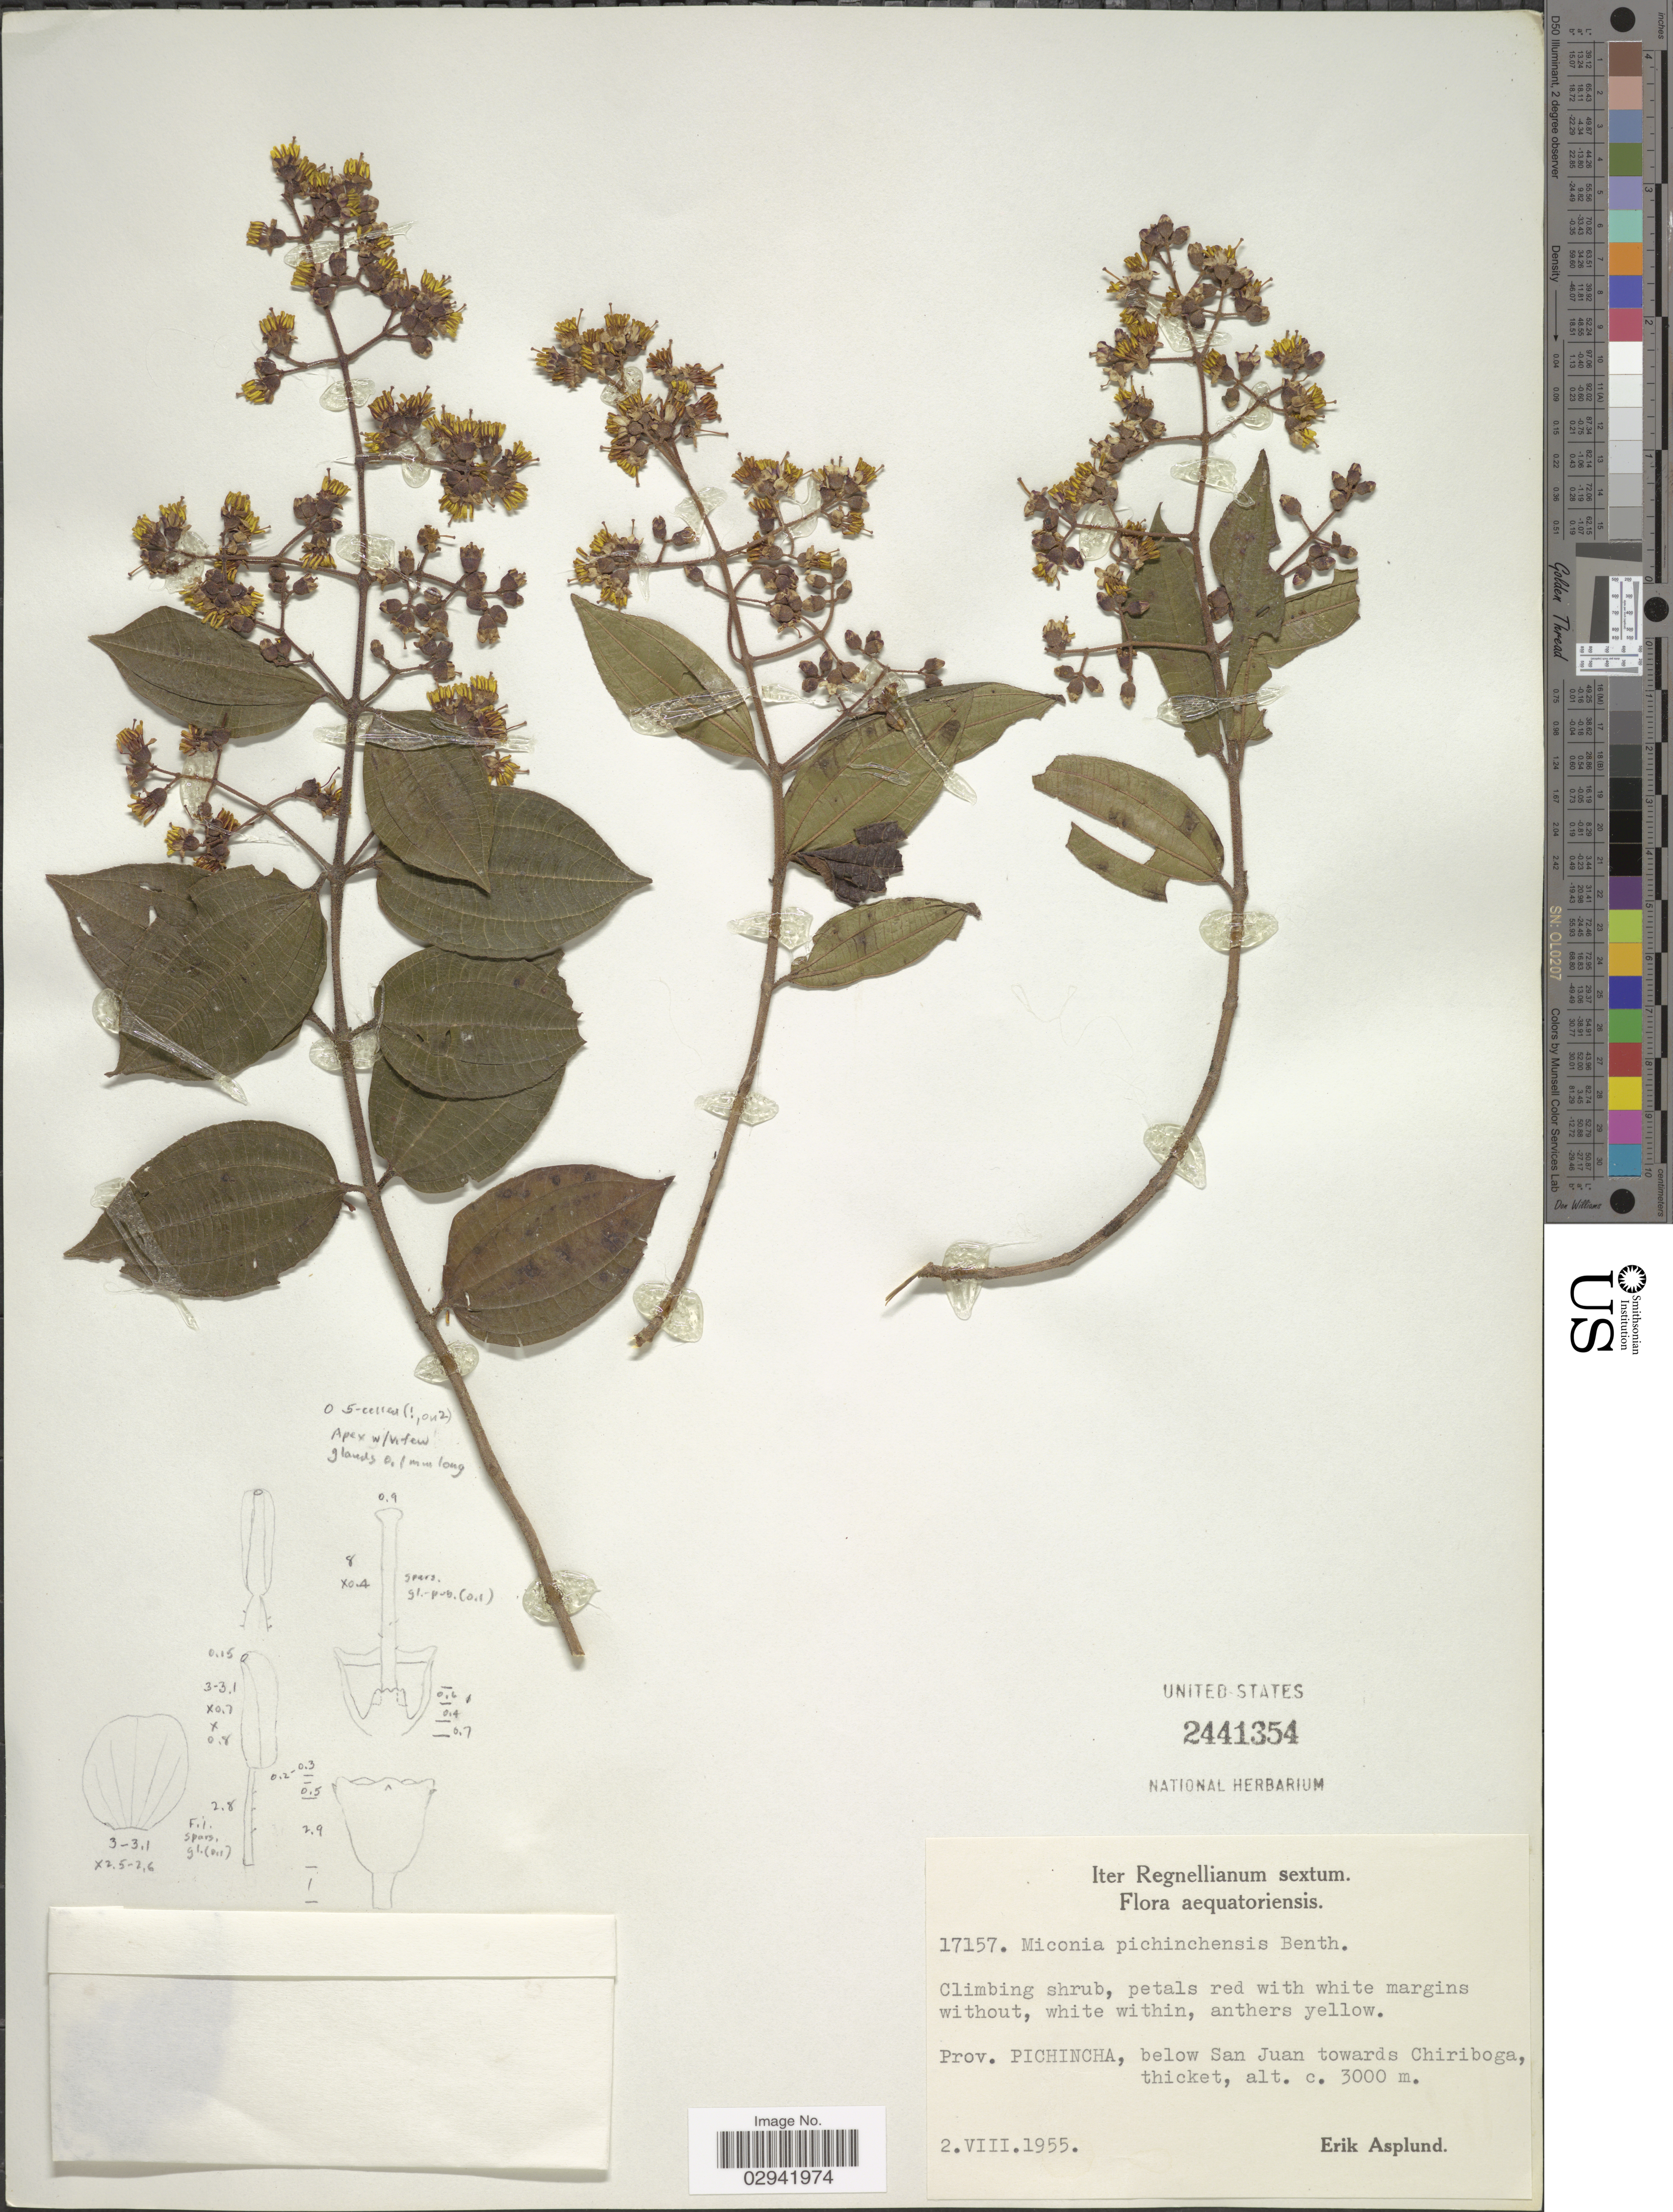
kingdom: Plantae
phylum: Tracheophyta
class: Magnoliopsida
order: Myrtales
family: Melastomataceae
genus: Miconia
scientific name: Miconia pichinchensis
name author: Benth.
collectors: E. Asplund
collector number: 17157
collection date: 1955-07-02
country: Ecuador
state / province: Pichincha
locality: Below San Juan towards Chiriboga.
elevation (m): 3000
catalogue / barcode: US 2441354